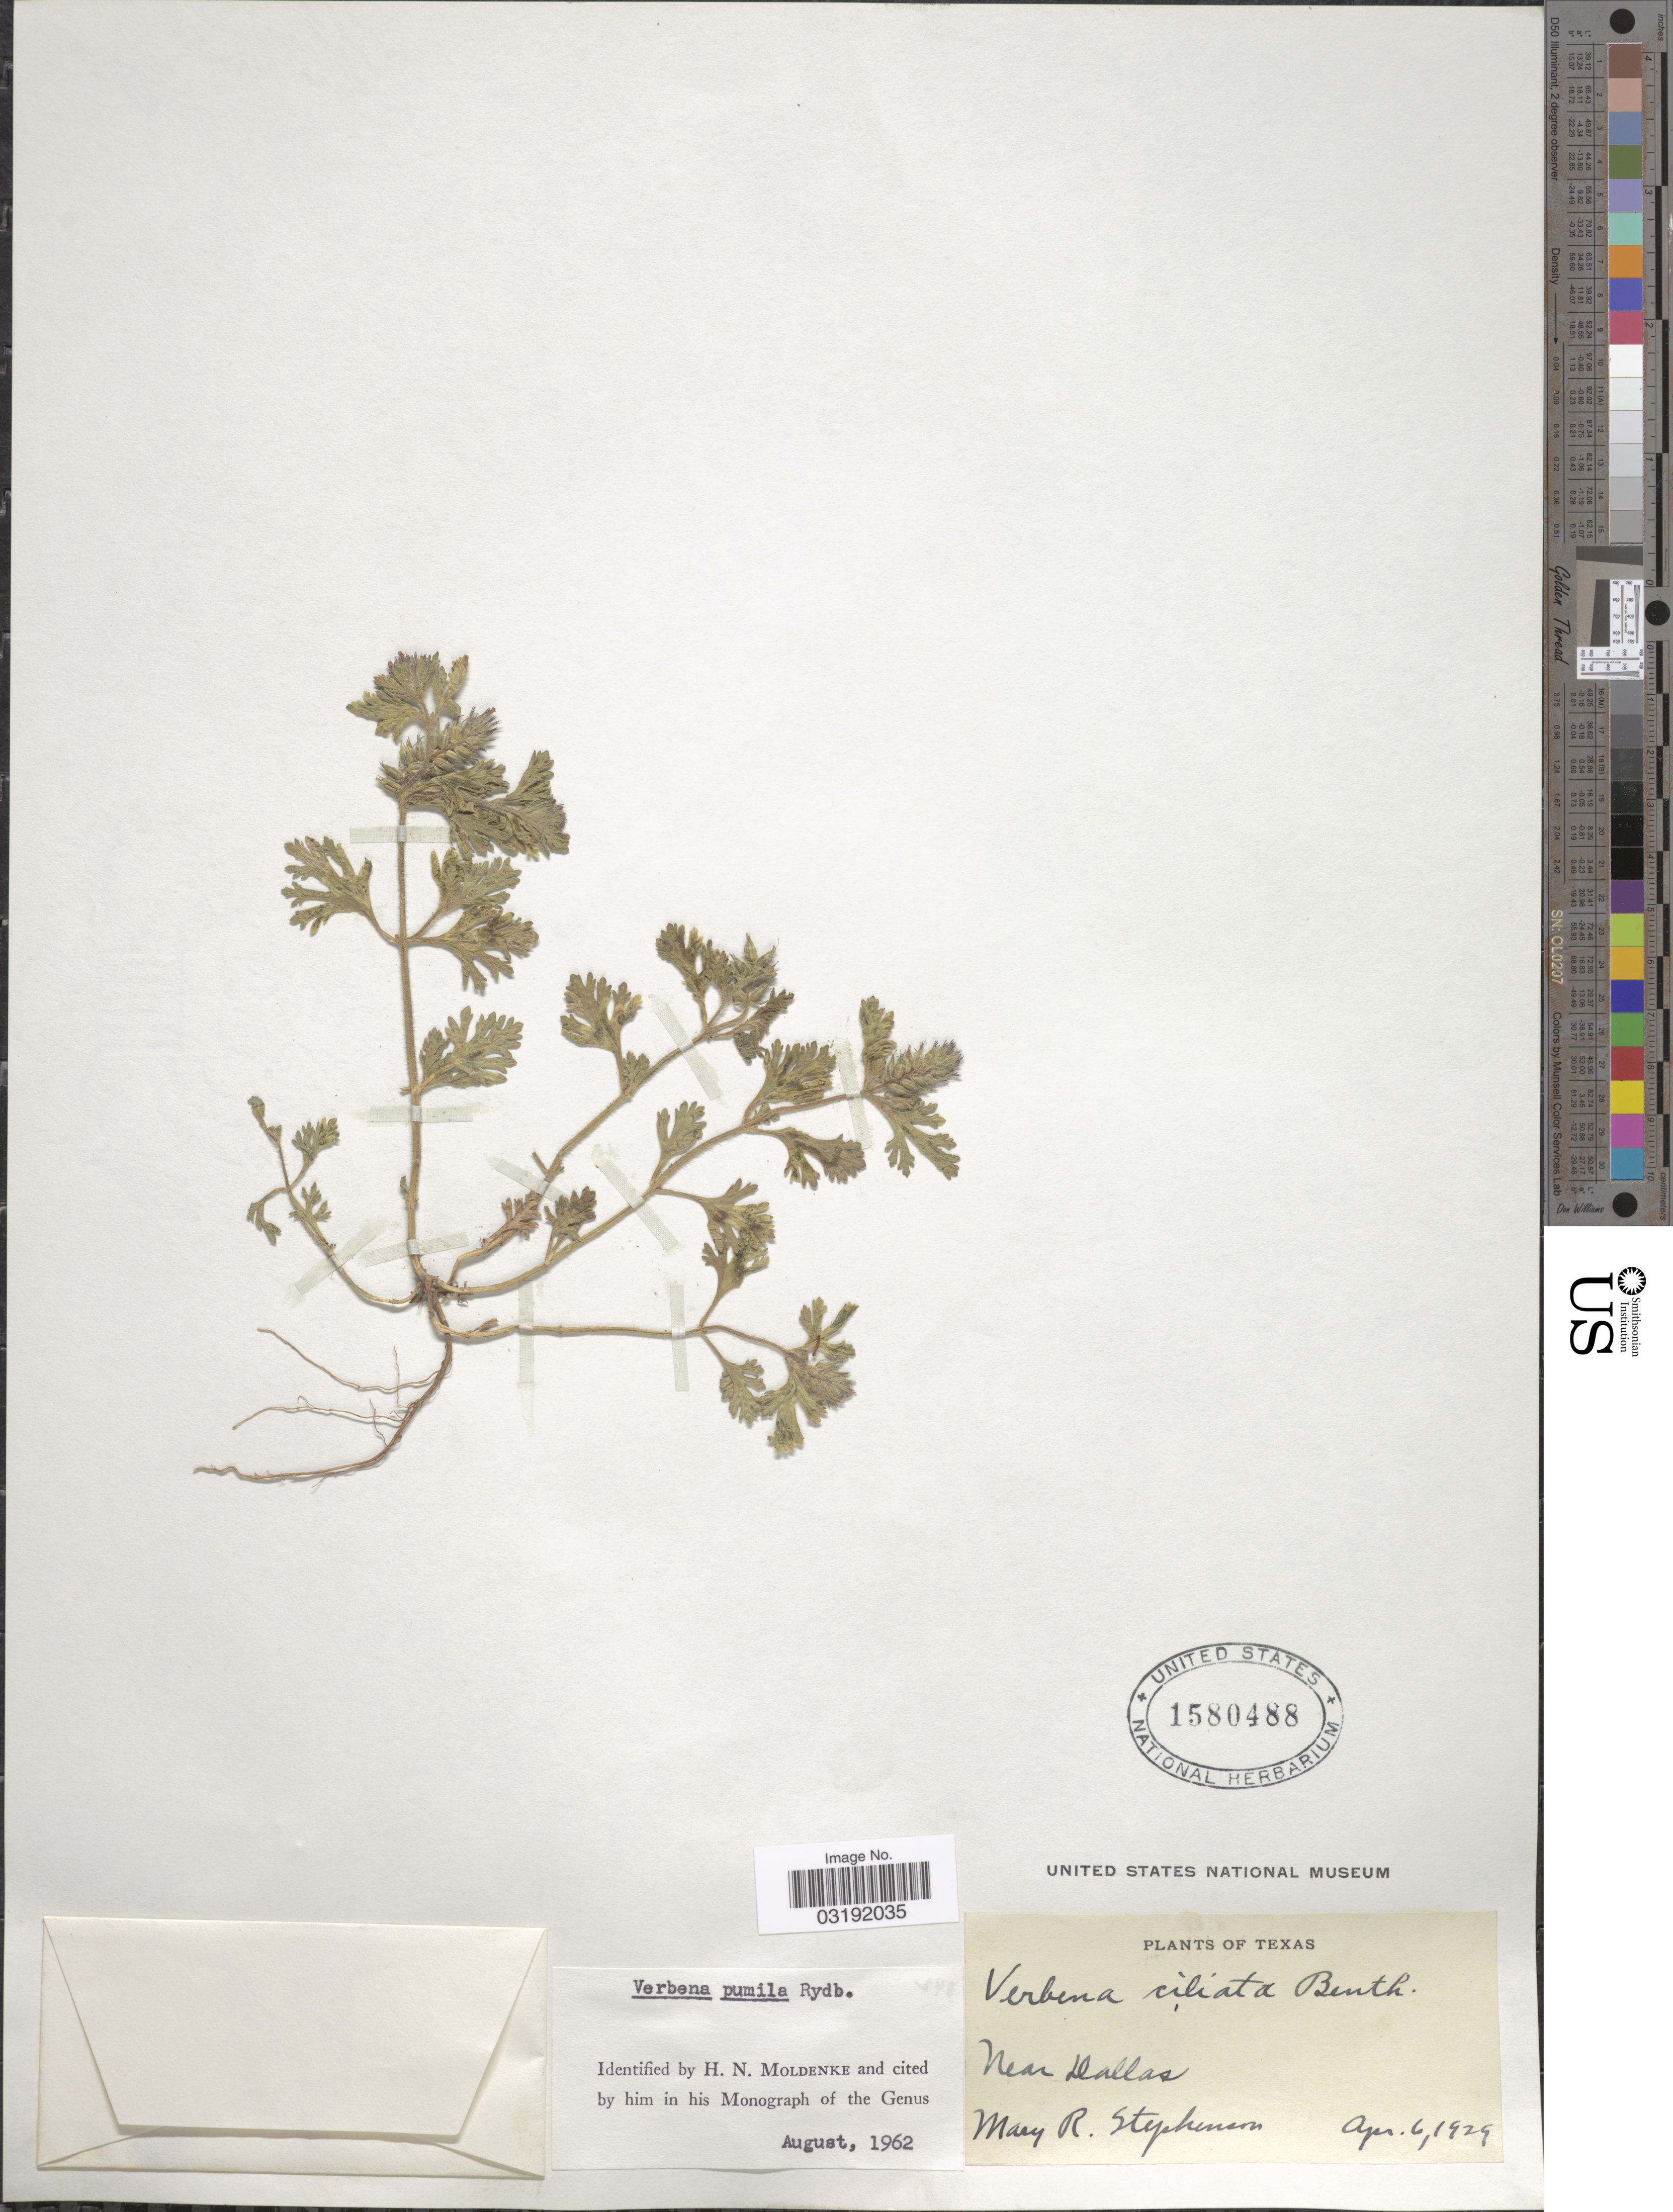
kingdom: Plantae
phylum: Tracheophyta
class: Magnoliopsida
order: Lamiales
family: Verbenaceae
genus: Verbena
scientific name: Verbena pumila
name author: Rydb.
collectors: M. Stephenson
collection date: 1929-04-06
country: United States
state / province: Texas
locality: Near Dallas.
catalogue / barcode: US 1580488